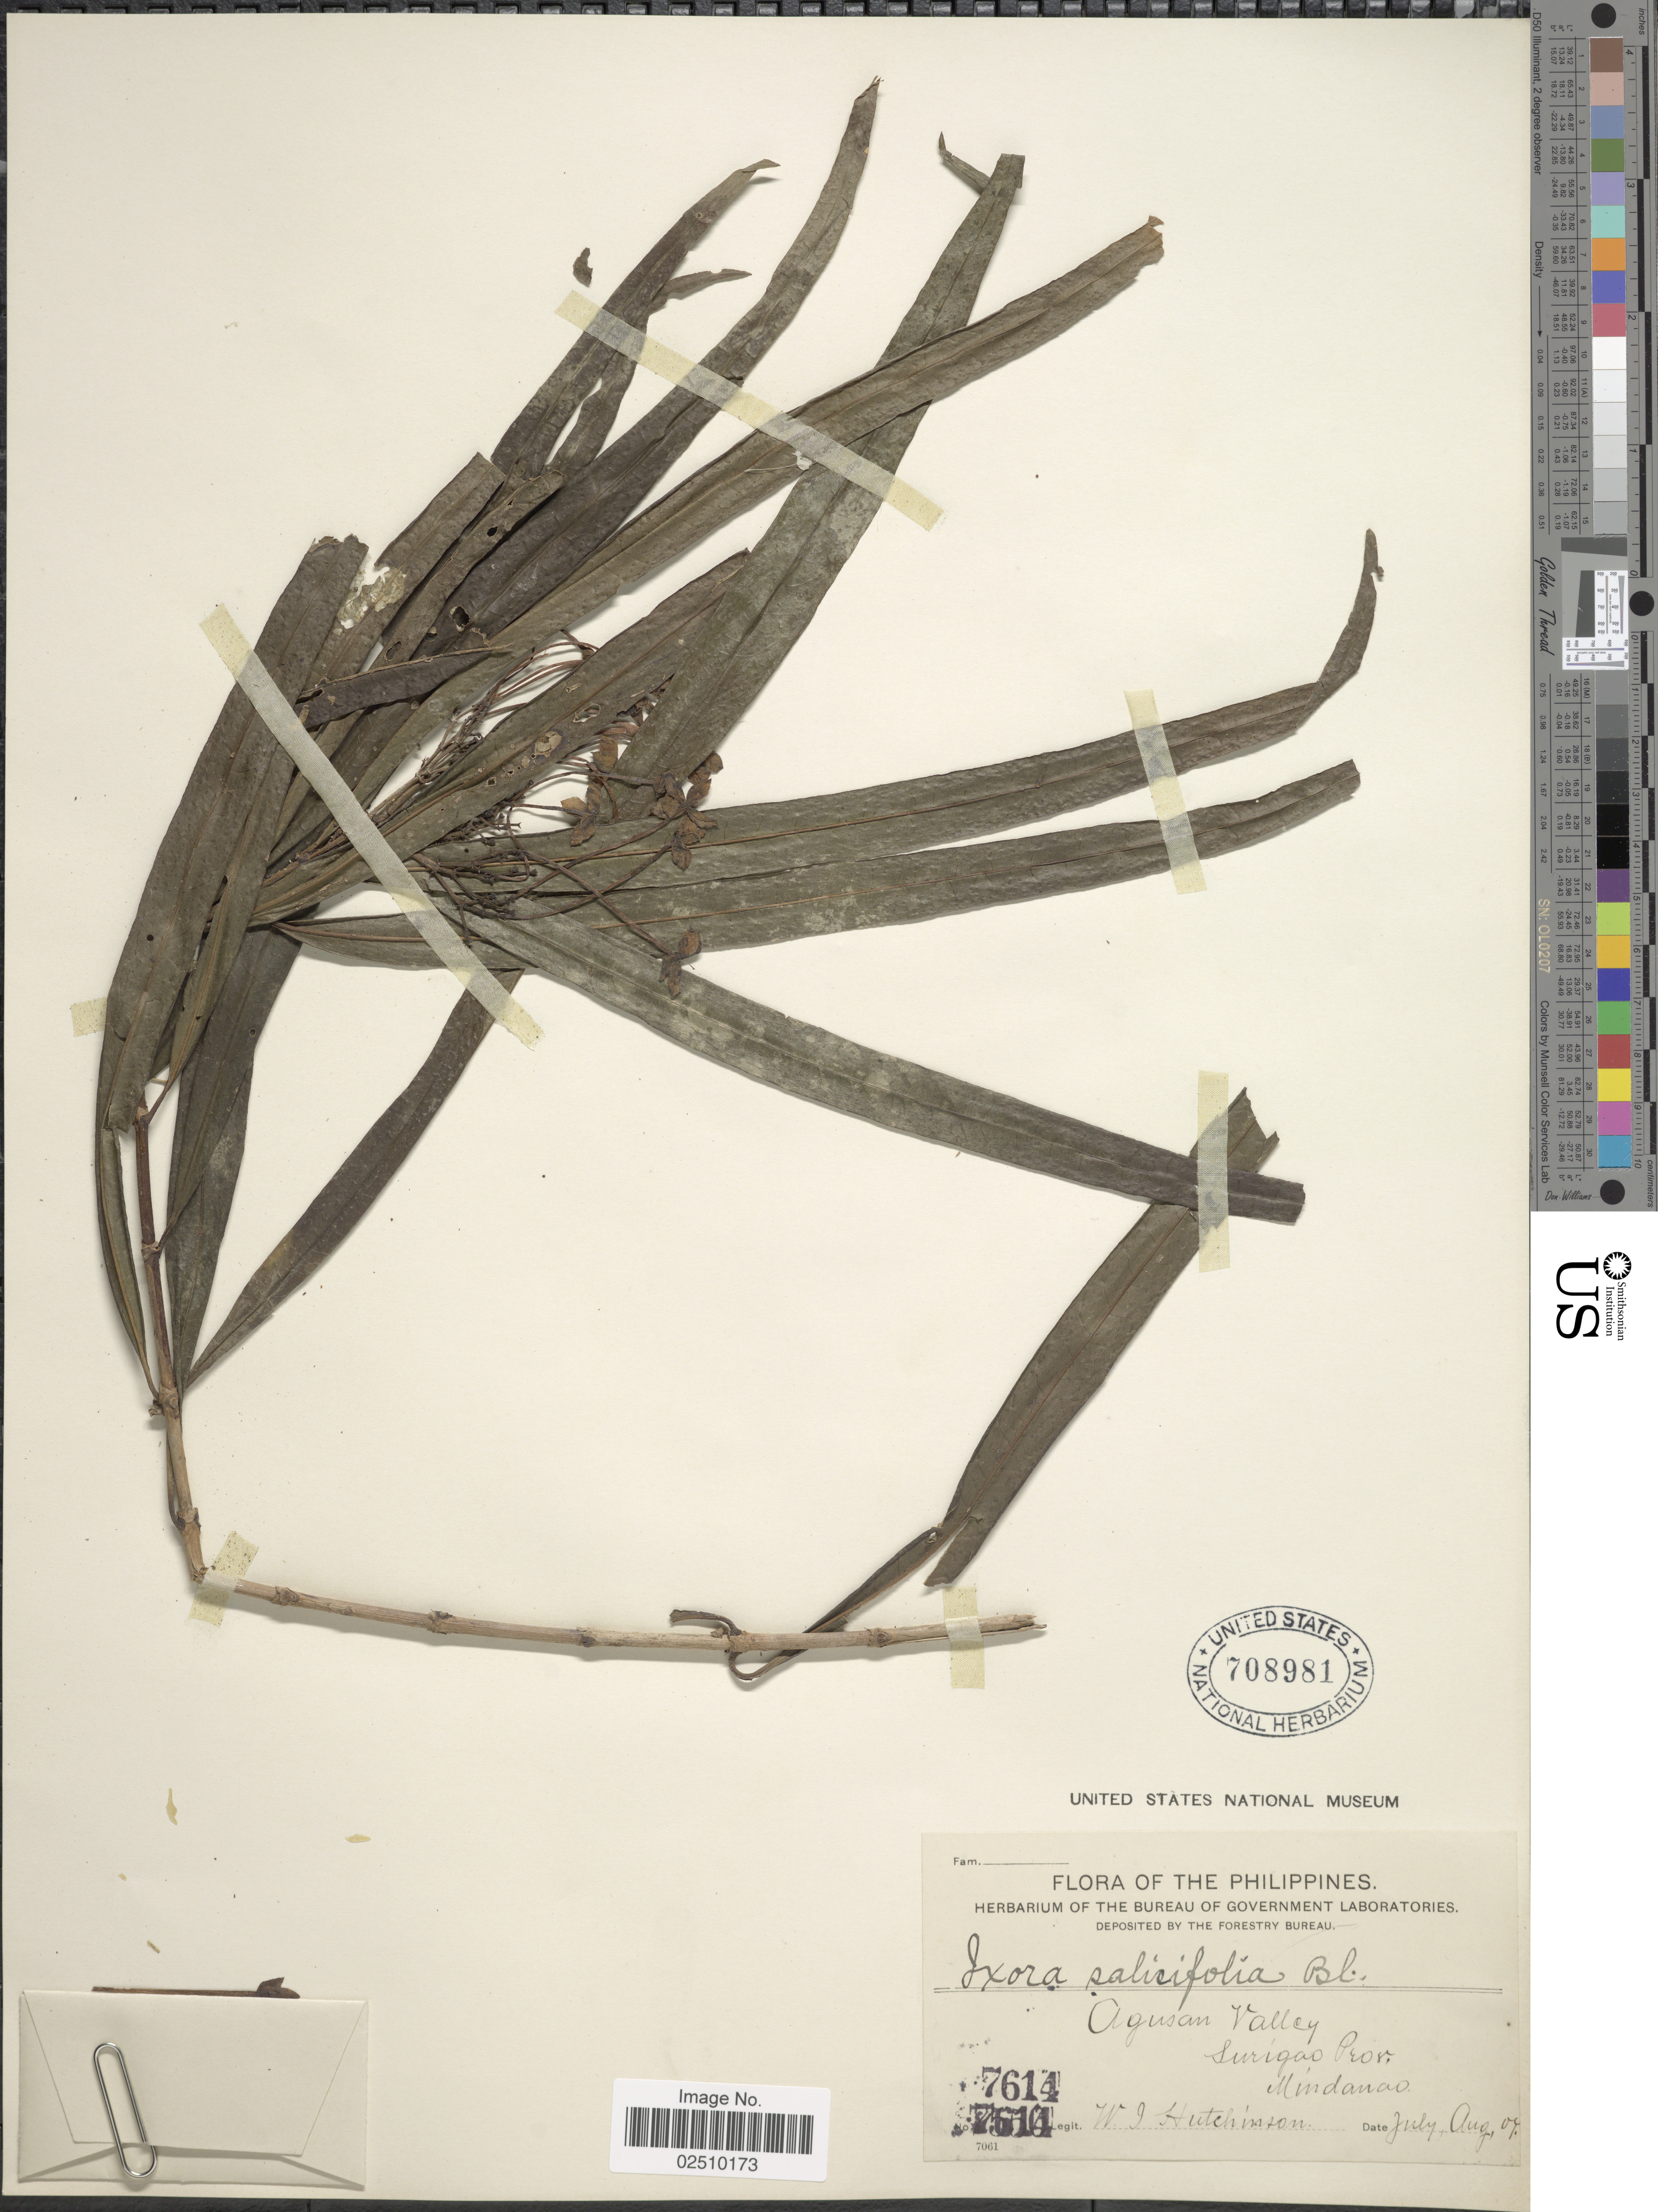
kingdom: Plantae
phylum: Tracheophyta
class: Magnoliopsida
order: Gentianales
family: Rubiaceae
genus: Ixora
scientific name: Ixora salicifolia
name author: (Blume) DC.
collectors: W. I. Hutchinson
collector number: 7614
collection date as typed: Transcribed d/m/y: /7/7 to /8/7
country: Philippines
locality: Agusan Valley, Surigao Prov., Mindanao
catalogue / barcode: US 708981